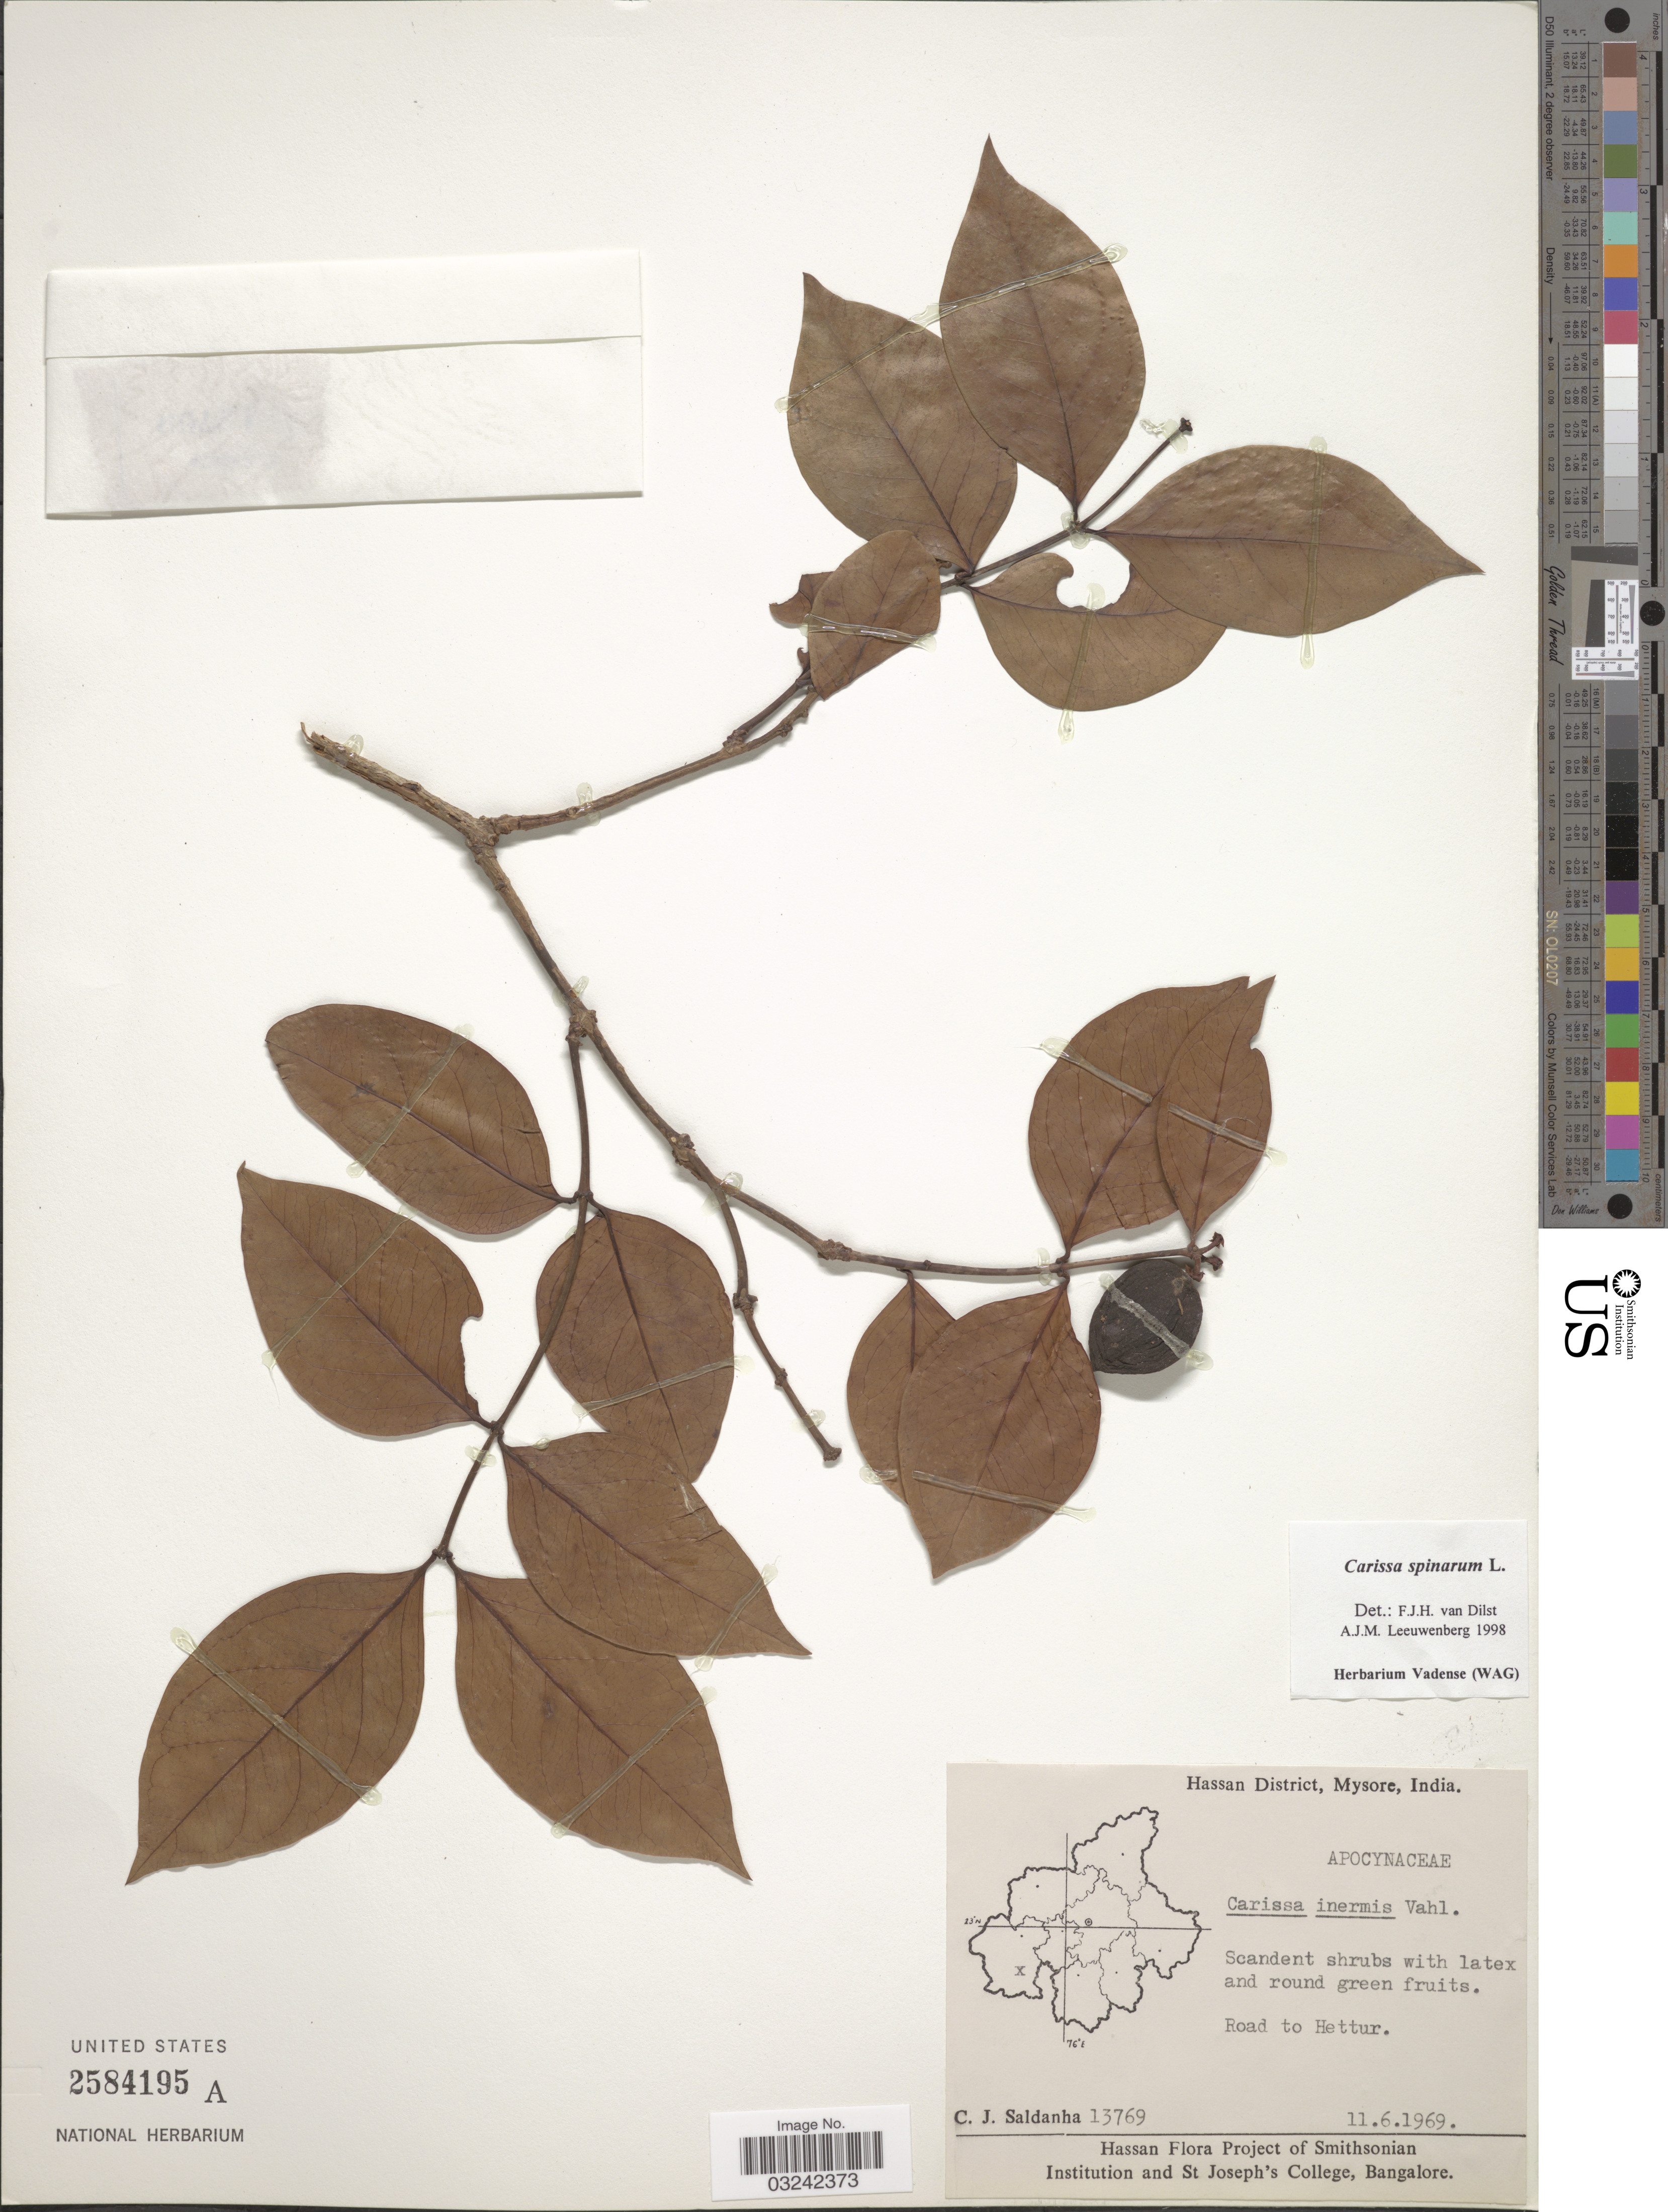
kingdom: Plantae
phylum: Tracheophyta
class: Magnoliopsida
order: Gentianales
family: Apocynaceae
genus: Carissa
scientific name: Carissa spinarum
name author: L.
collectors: C. J. Saldanha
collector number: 13769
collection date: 1969-06-11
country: India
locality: Hassan District, Mysore. Road to Hettur.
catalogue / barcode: US 2584195A